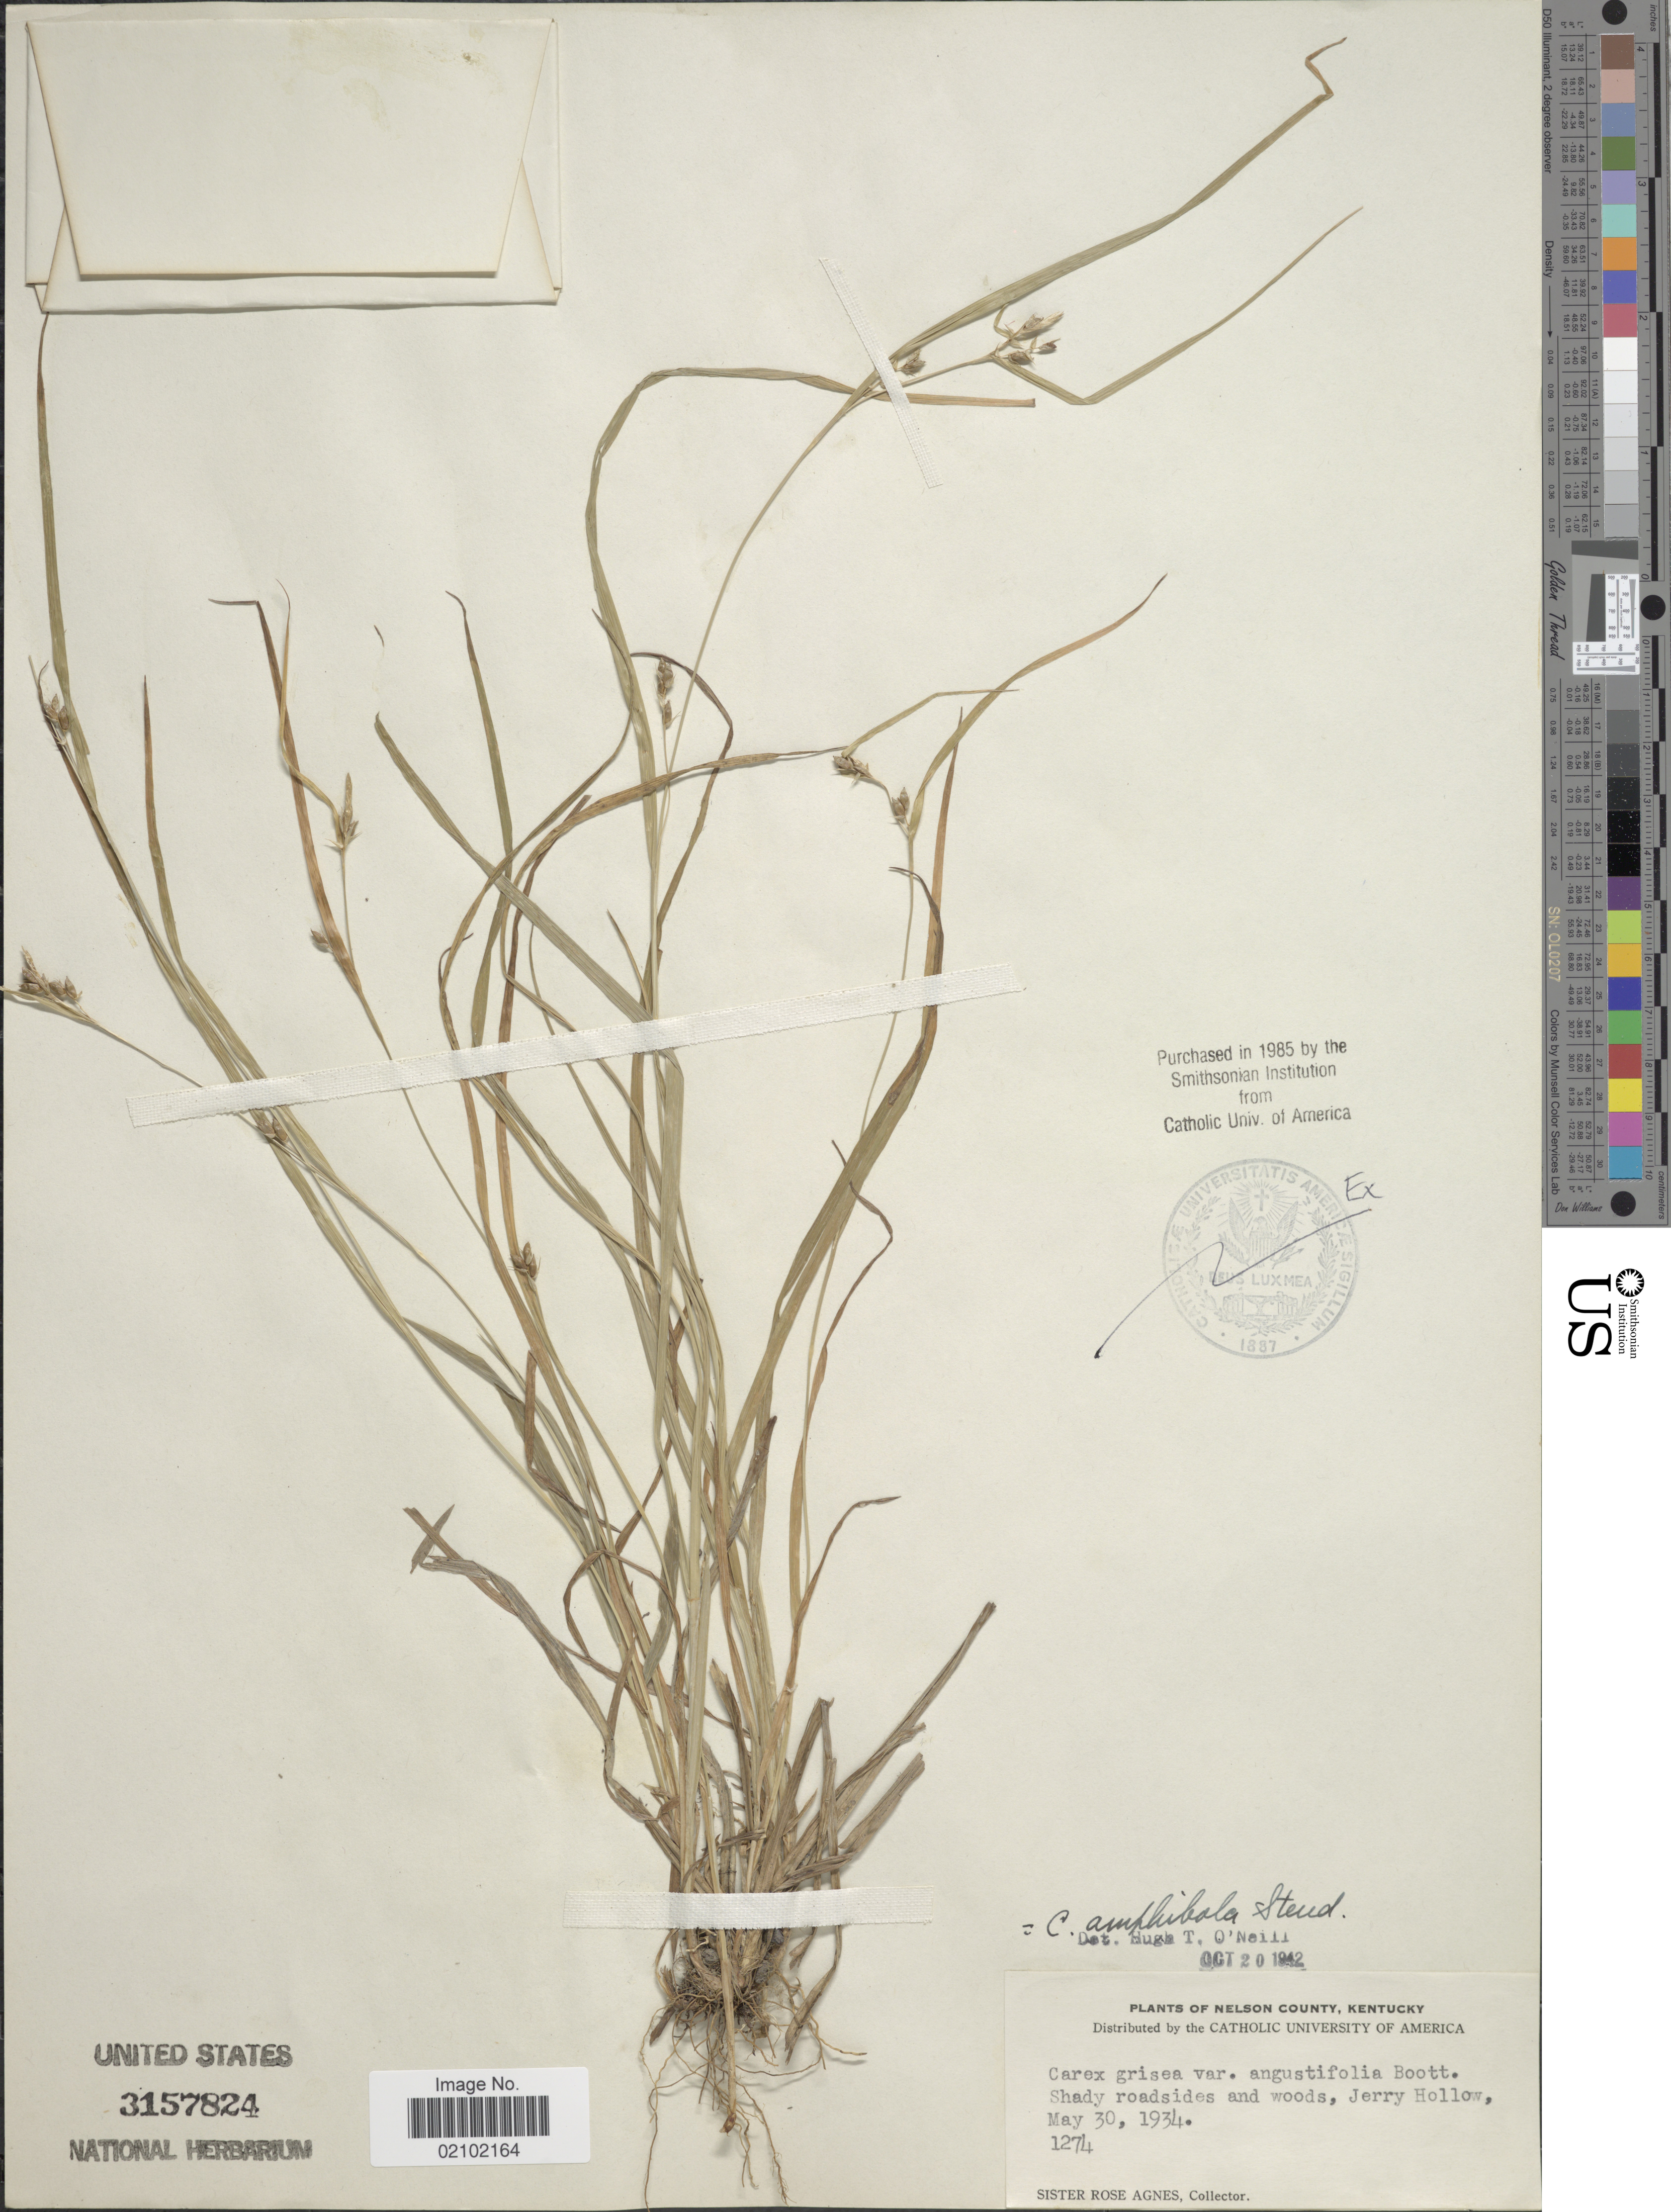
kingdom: Plantae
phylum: Tracheophyta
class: Liliopsida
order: Poales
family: Cyperaceae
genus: Carex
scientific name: Carex amphibola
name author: Steud.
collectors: Sister Rose Agnes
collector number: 1274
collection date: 1934-05-30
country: United States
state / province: Kentucky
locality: Jerry Hollow. Nelson County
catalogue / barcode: US 3157824